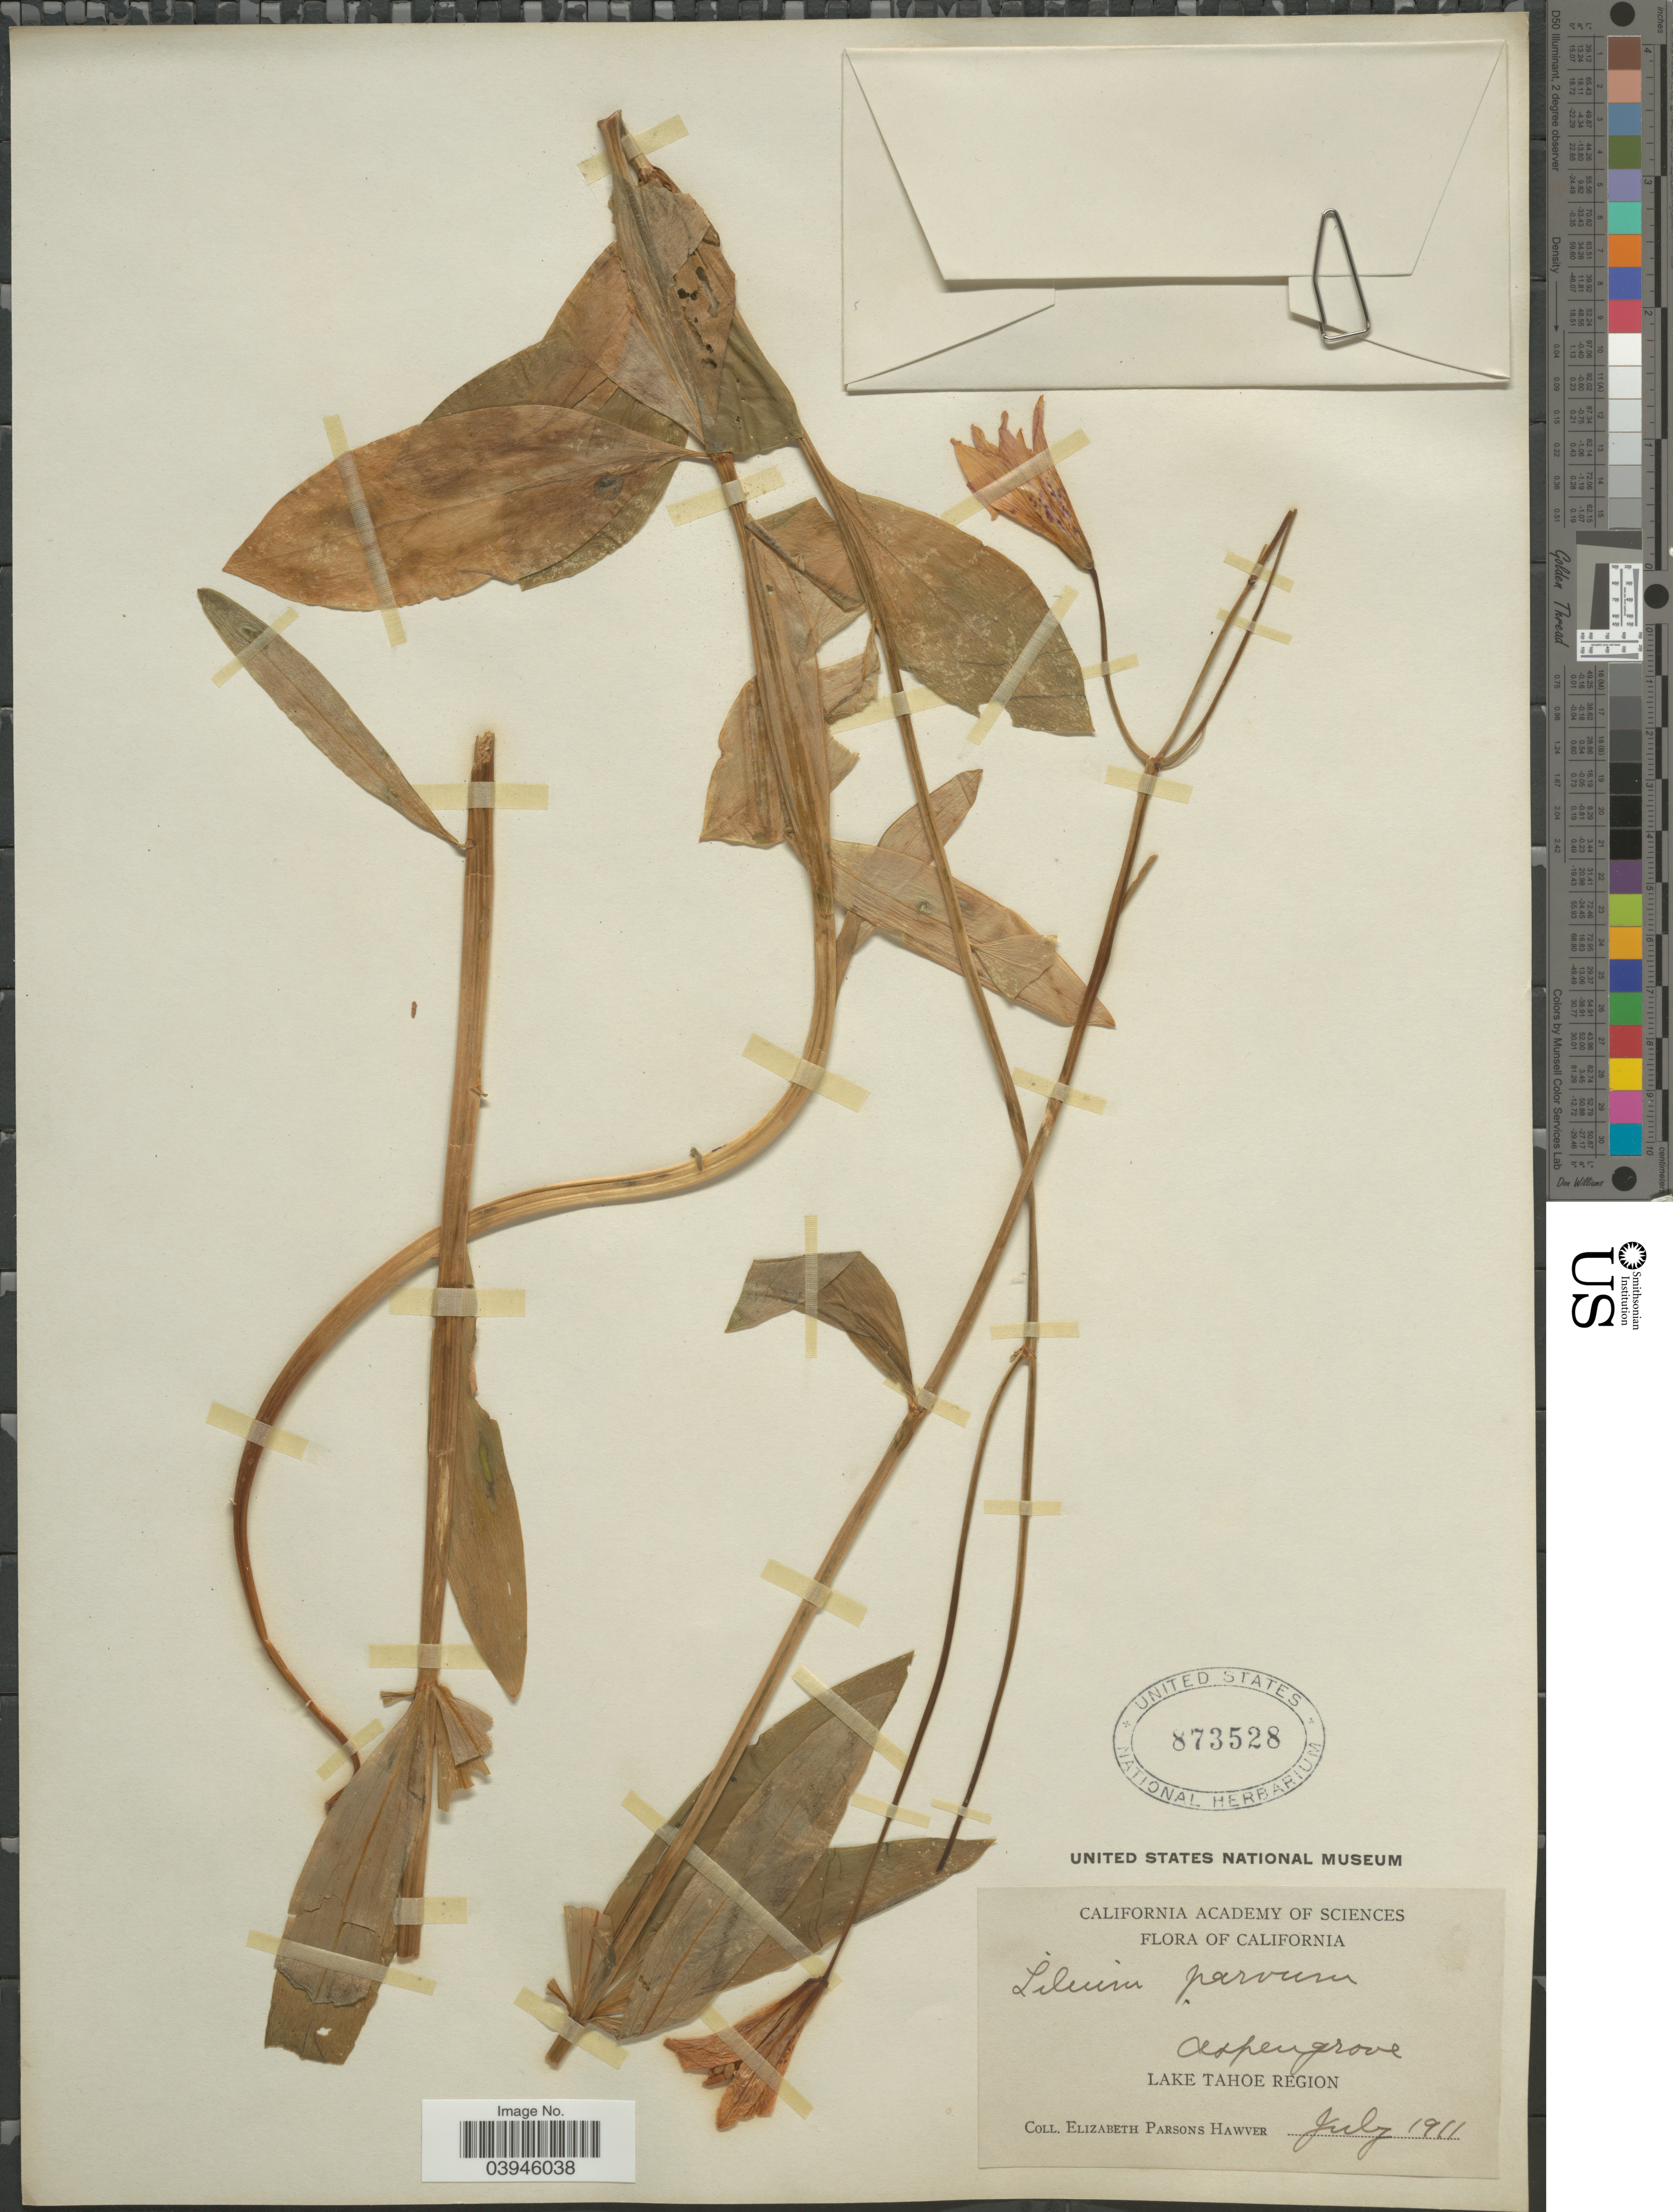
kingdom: Plantae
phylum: Tracheophyta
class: Liliopsida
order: Liliales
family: Liliaceae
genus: Lilium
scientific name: Lilium parvum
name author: Kellogg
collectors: E. Hawver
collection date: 1911-07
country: United States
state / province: California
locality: Aspen grove. Lake Tahoe Region.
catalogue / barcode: US 873528